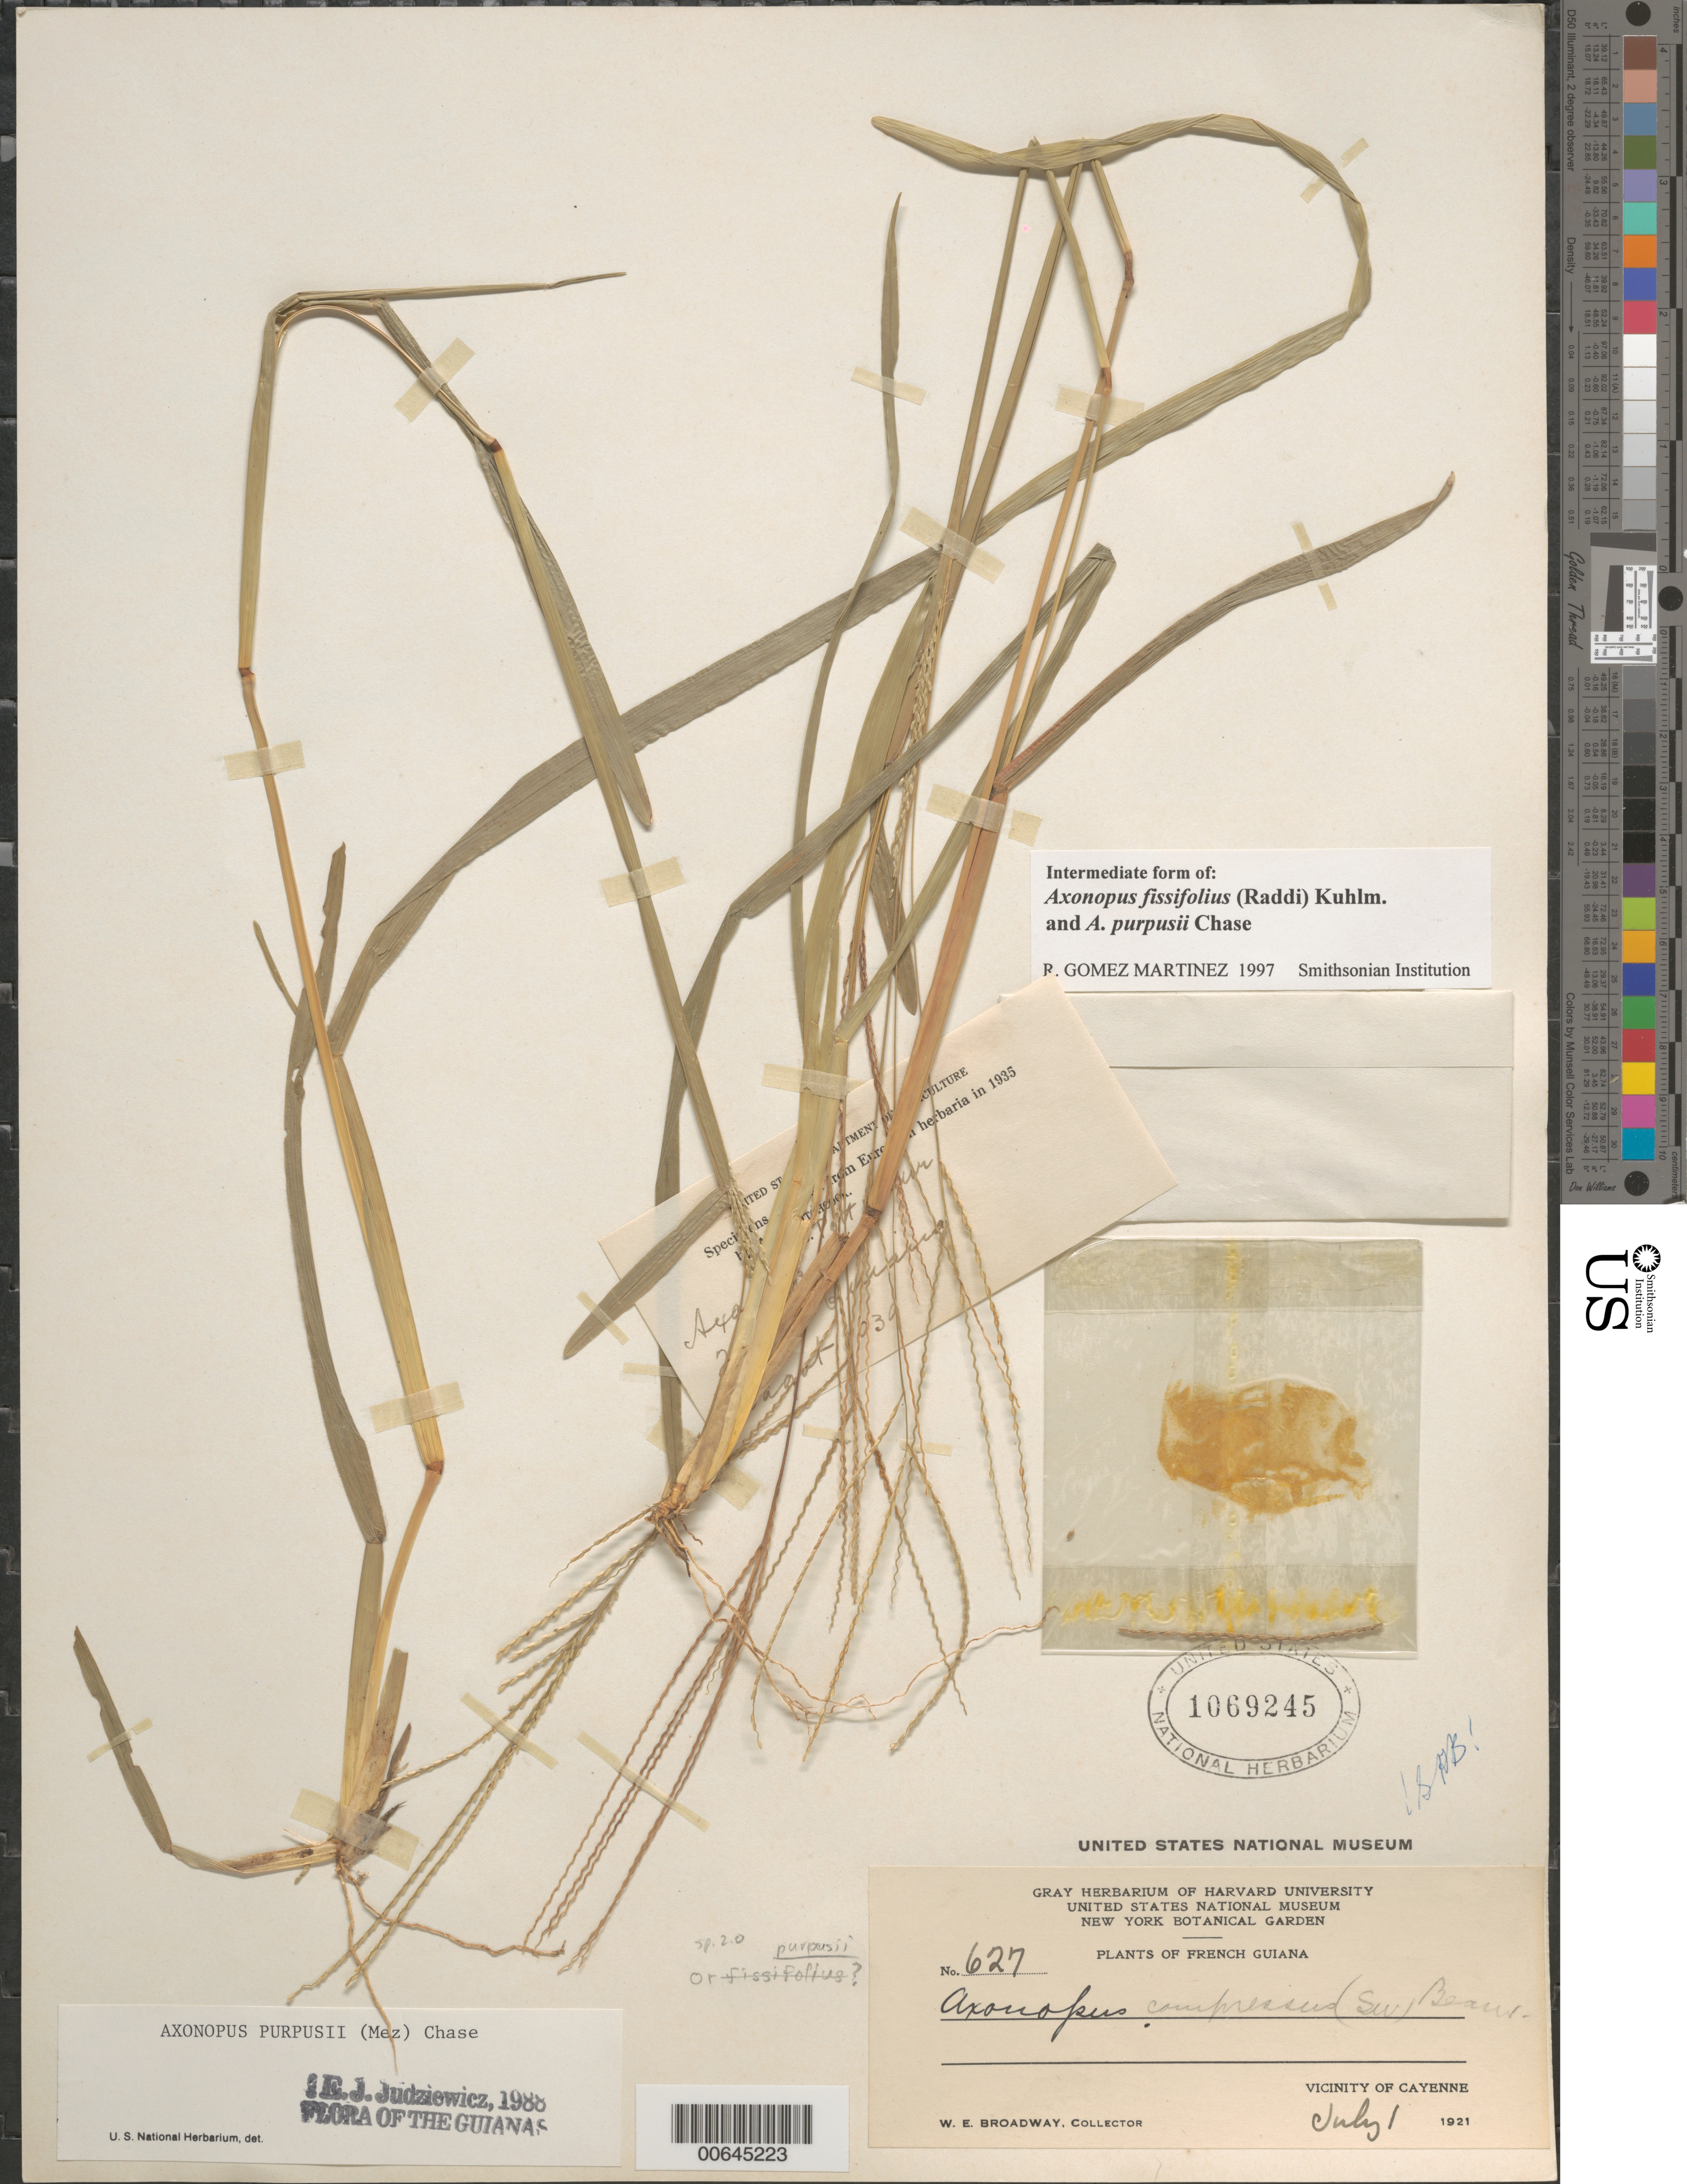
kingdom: Plantae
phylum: Tracheophyta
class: Liliopsida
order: Poales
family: Poaceae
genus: Axonopus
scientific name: Axonopus fissifolius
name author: (Raddi) Kuhlm.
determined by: Gomez Martinez, R.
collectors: W. E. Broadway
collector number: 627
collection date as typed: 1-Jul-21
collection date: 1921-07-01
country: French Guiana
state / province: Cayenne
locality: Cayenne, vic.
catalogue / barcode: US 1069245